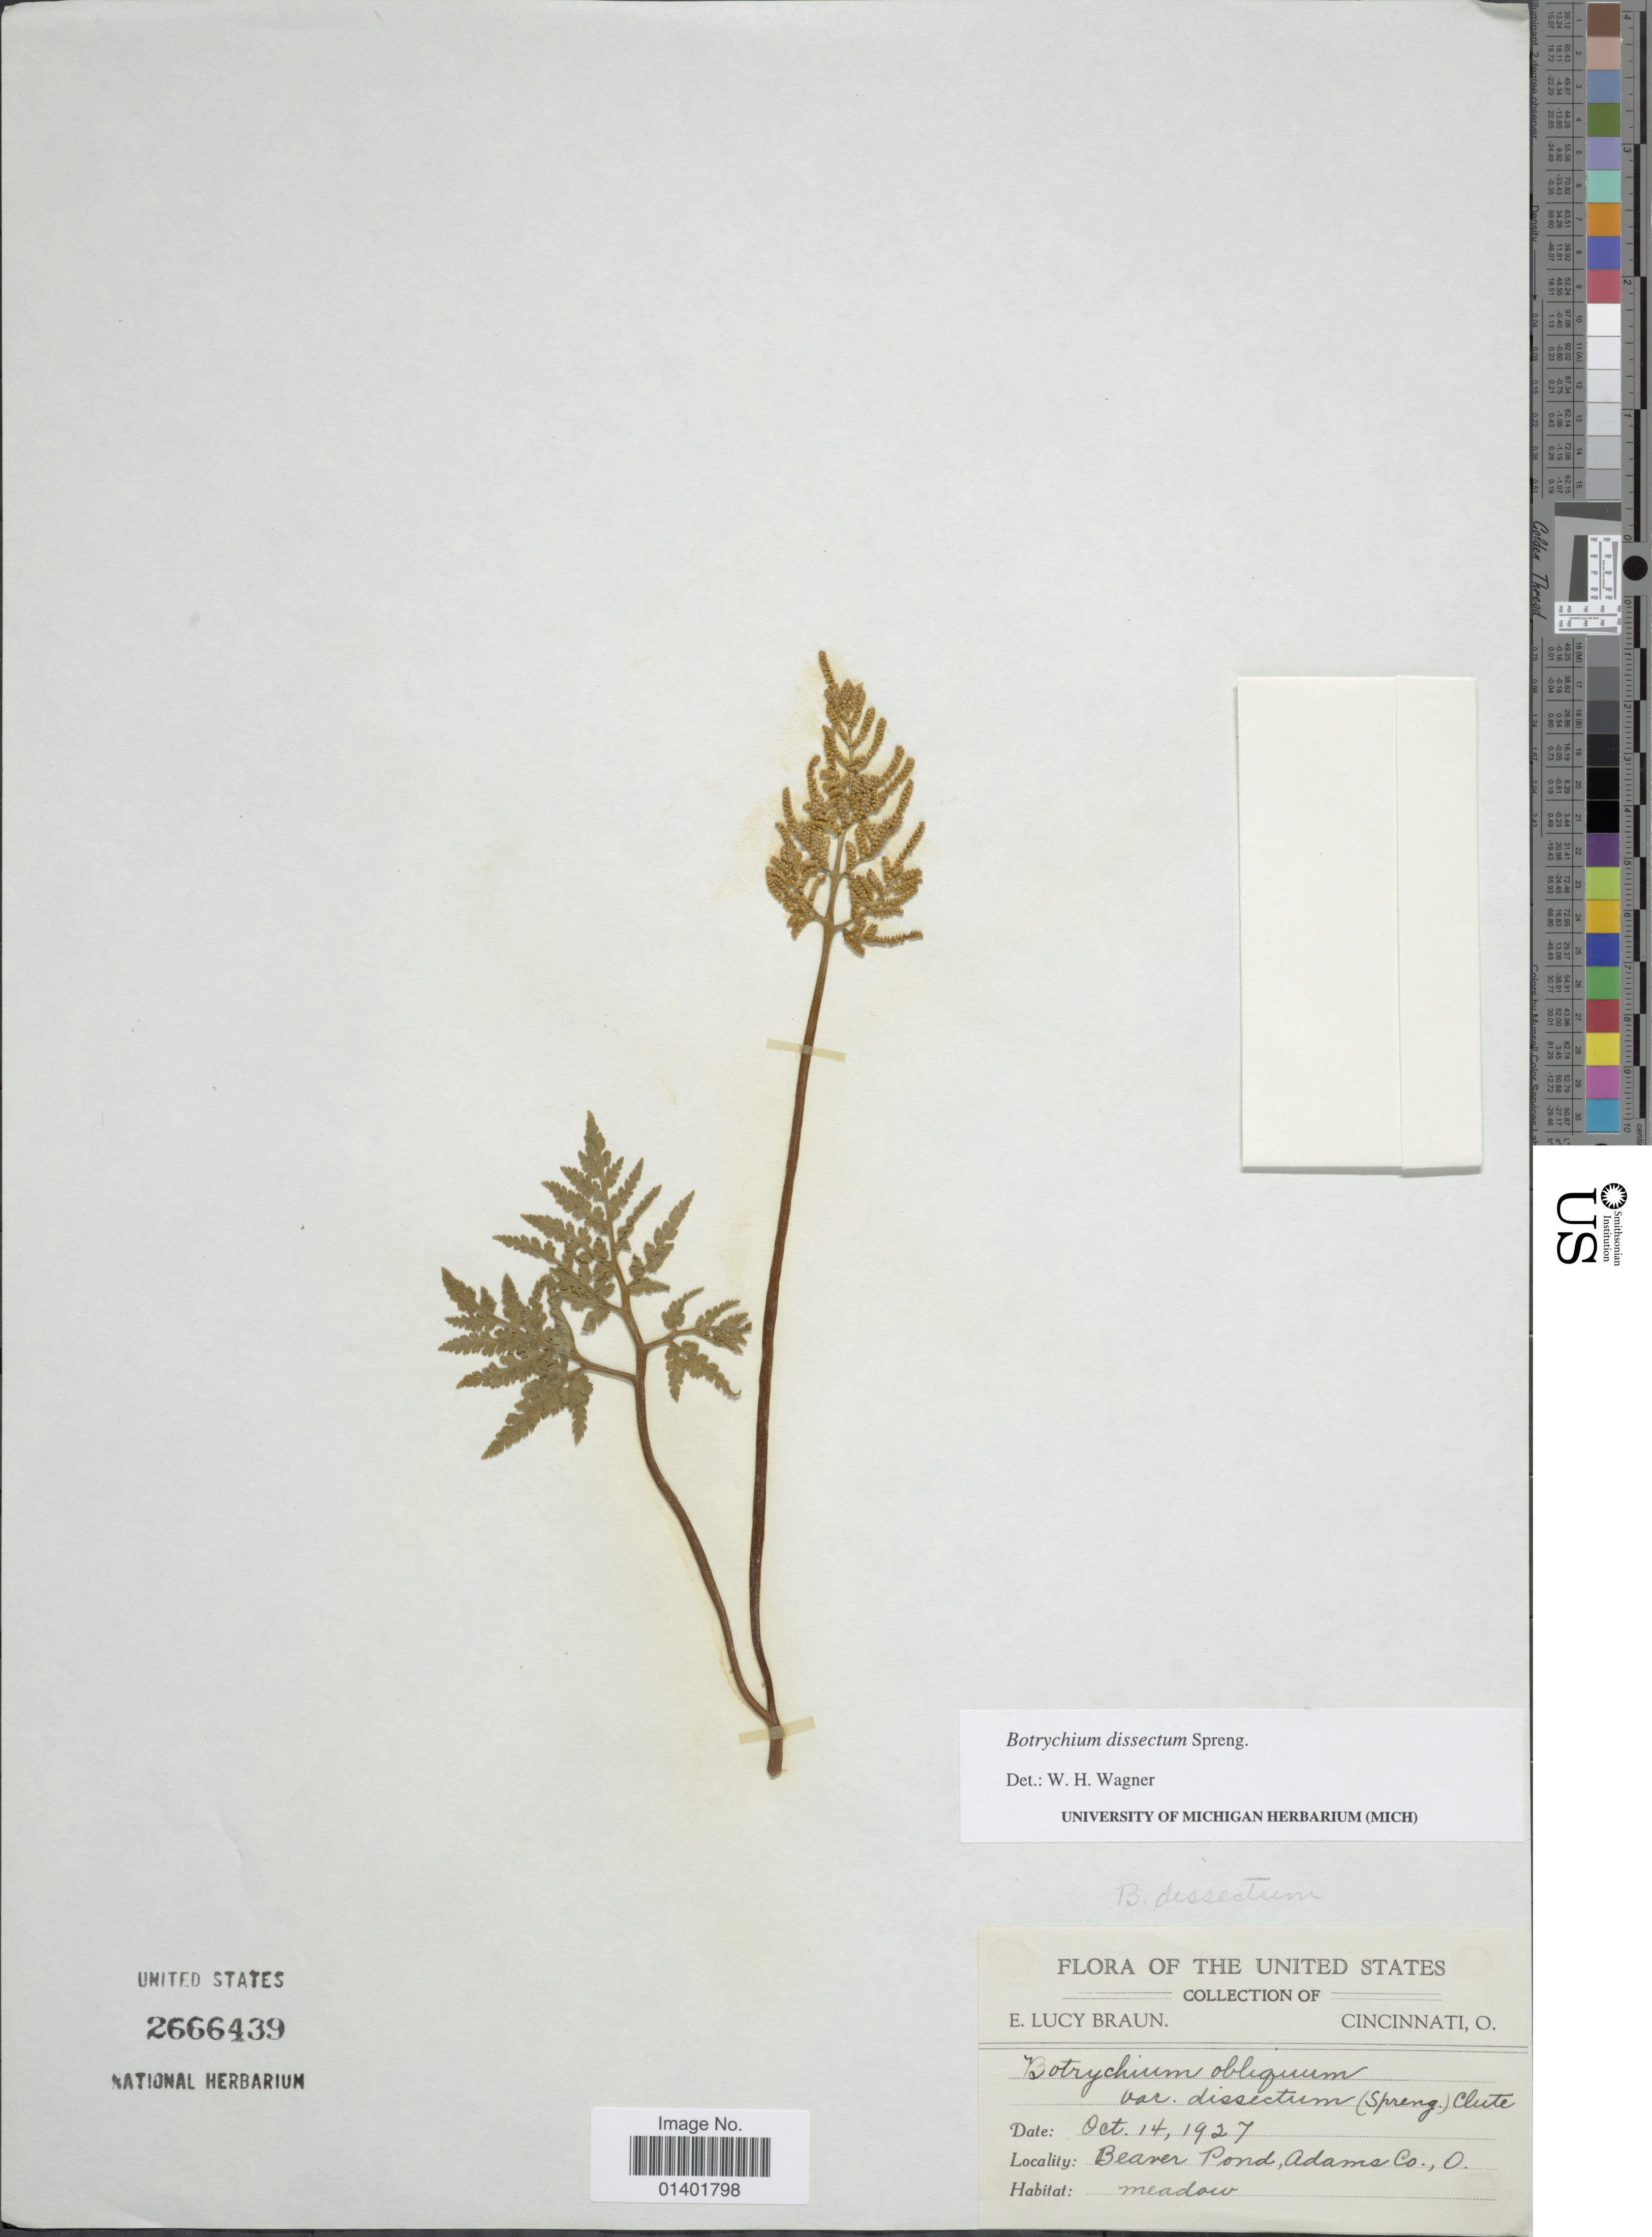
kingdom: Plantae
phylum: Tracheophyta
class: Polypodiopsida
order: Ophioglossales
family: Ophioglossaceae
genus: Botrychium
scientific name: Botrychium dissectum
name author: Spreng.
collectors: E. L. Braun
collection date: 1927-10-14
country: United States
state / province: Ohio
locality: Beaver Pond, Adams Co.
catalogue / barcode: US 2666439